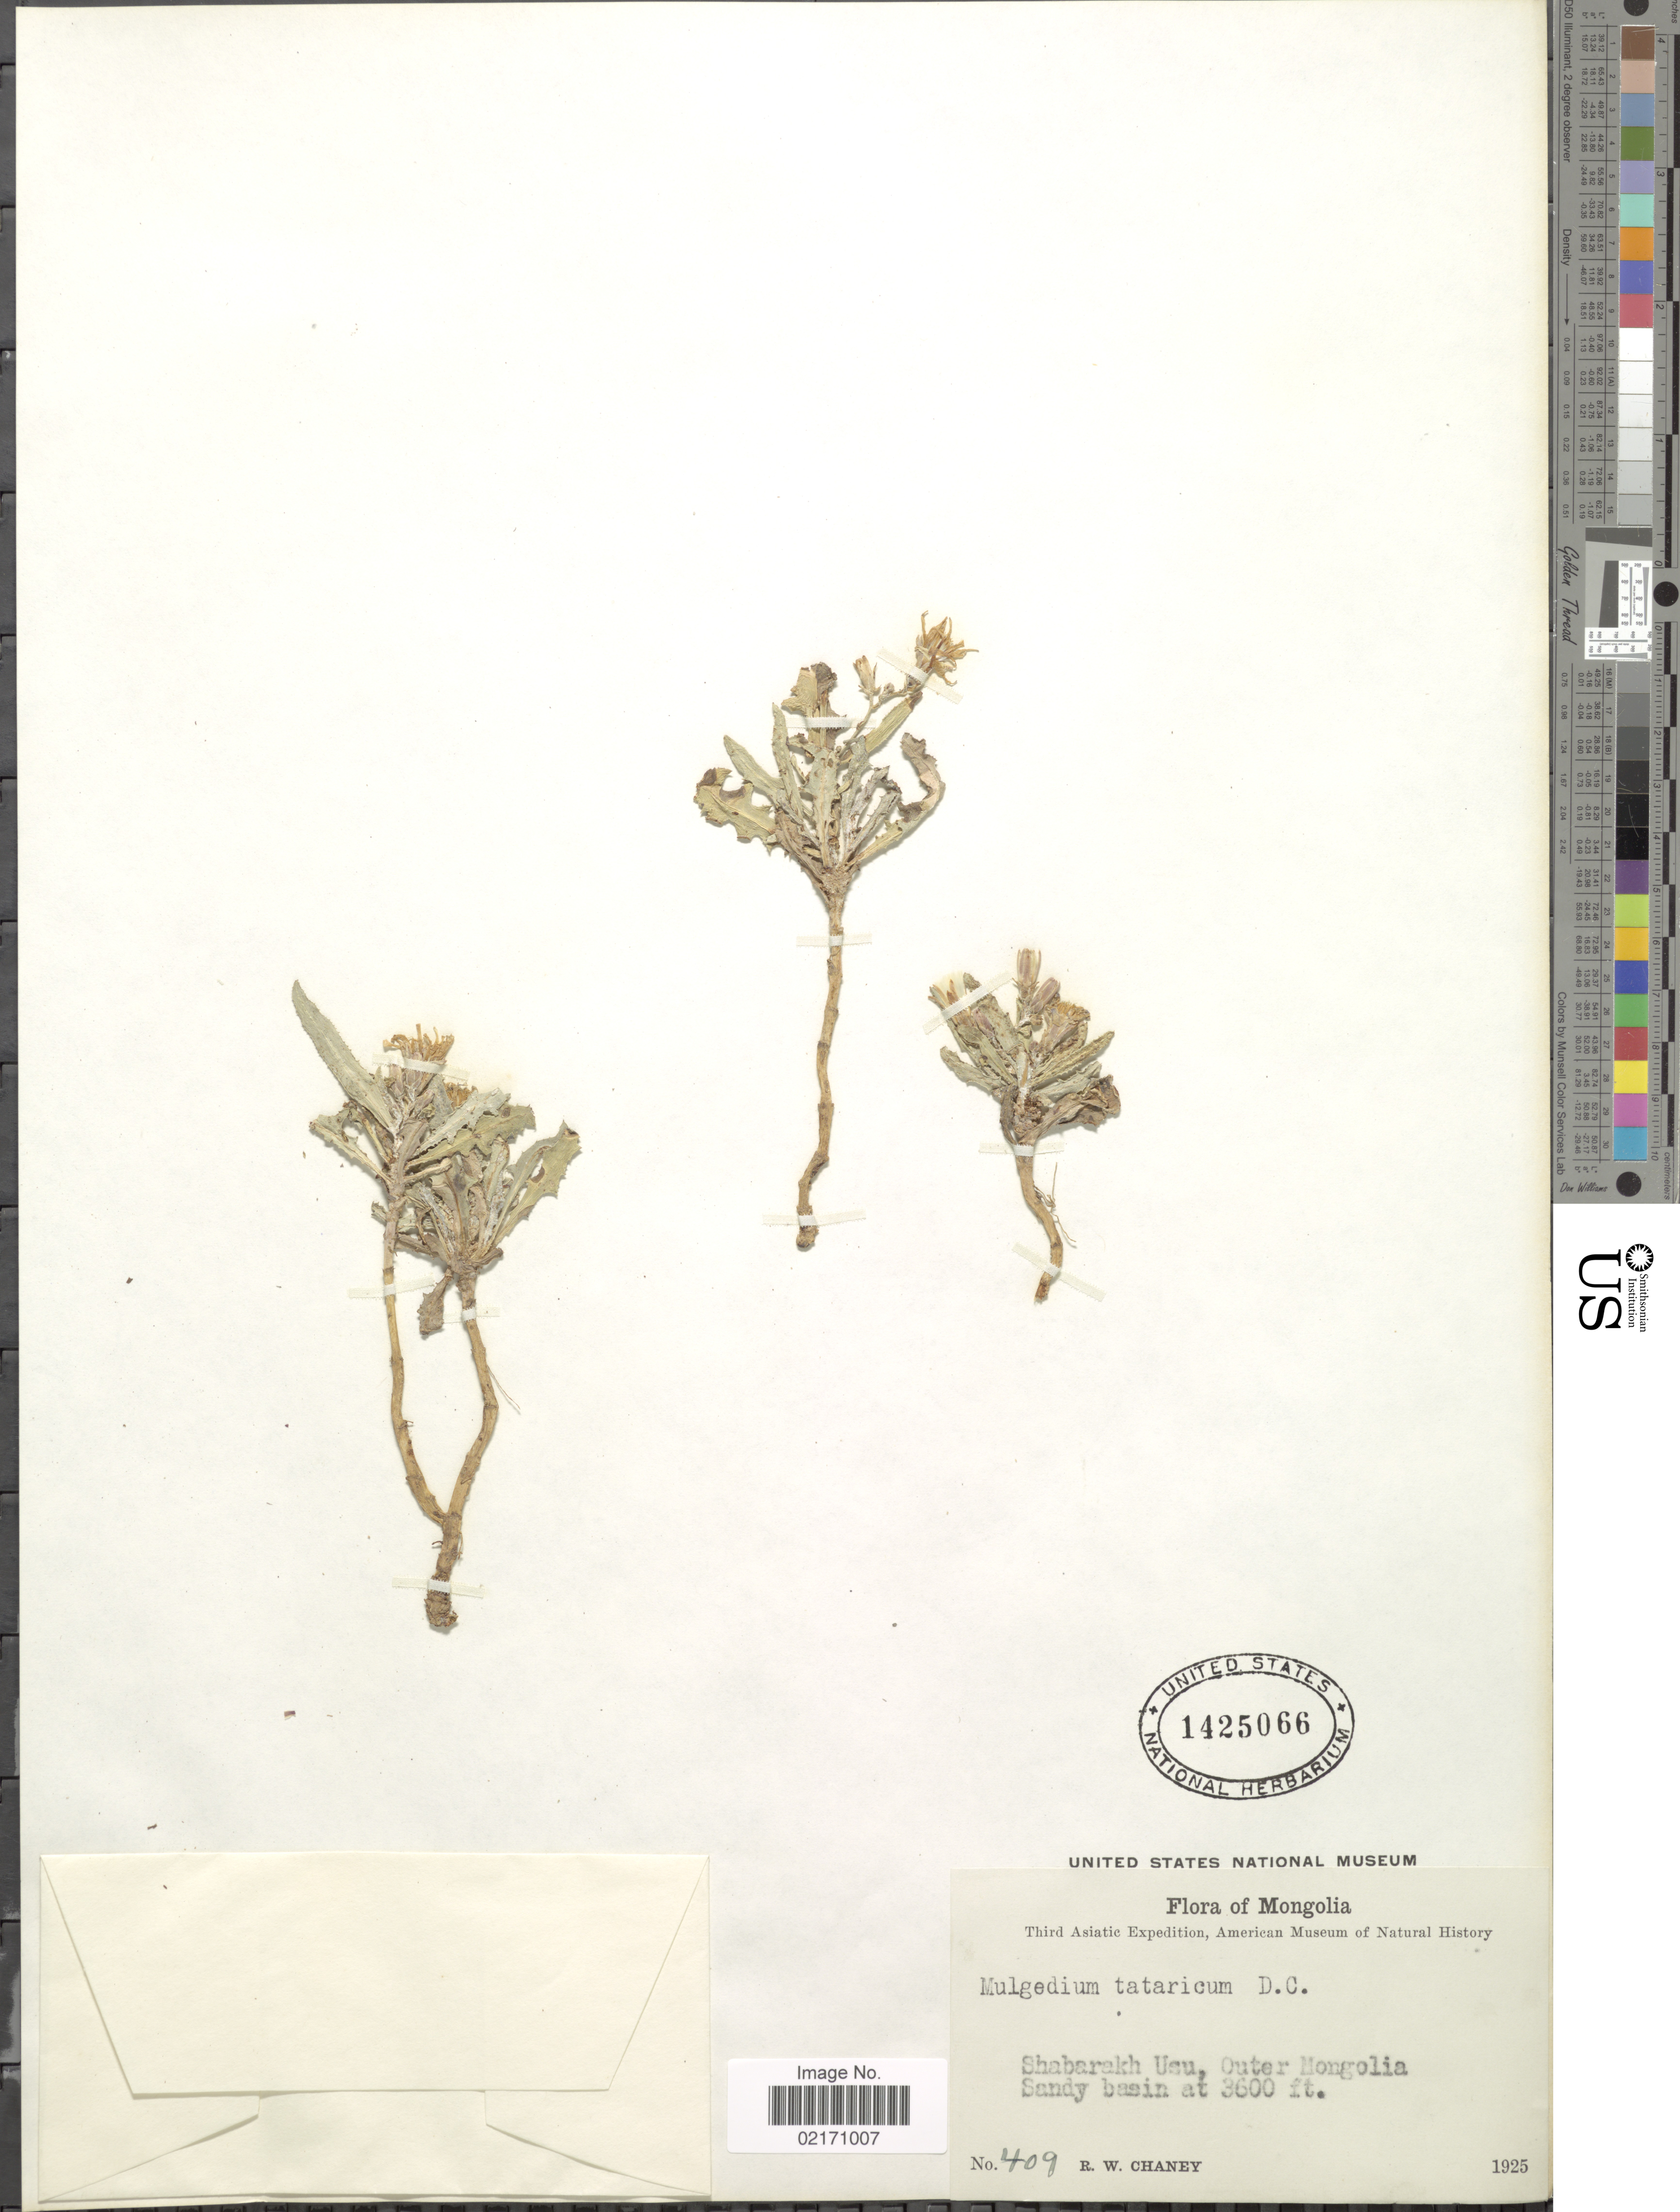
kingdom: Plantae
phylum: Tracheophyta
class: Magnoliopsida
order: Asterales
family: Asteraceae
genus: Mulgedium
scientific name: Mulgedium tataricum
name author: (L.) DC.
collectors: R. Chaney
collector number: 409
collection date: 1925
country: Mongolia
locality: Shabarakh Usu, Outer Mongolia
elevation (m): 1097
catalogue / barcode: US 1425066